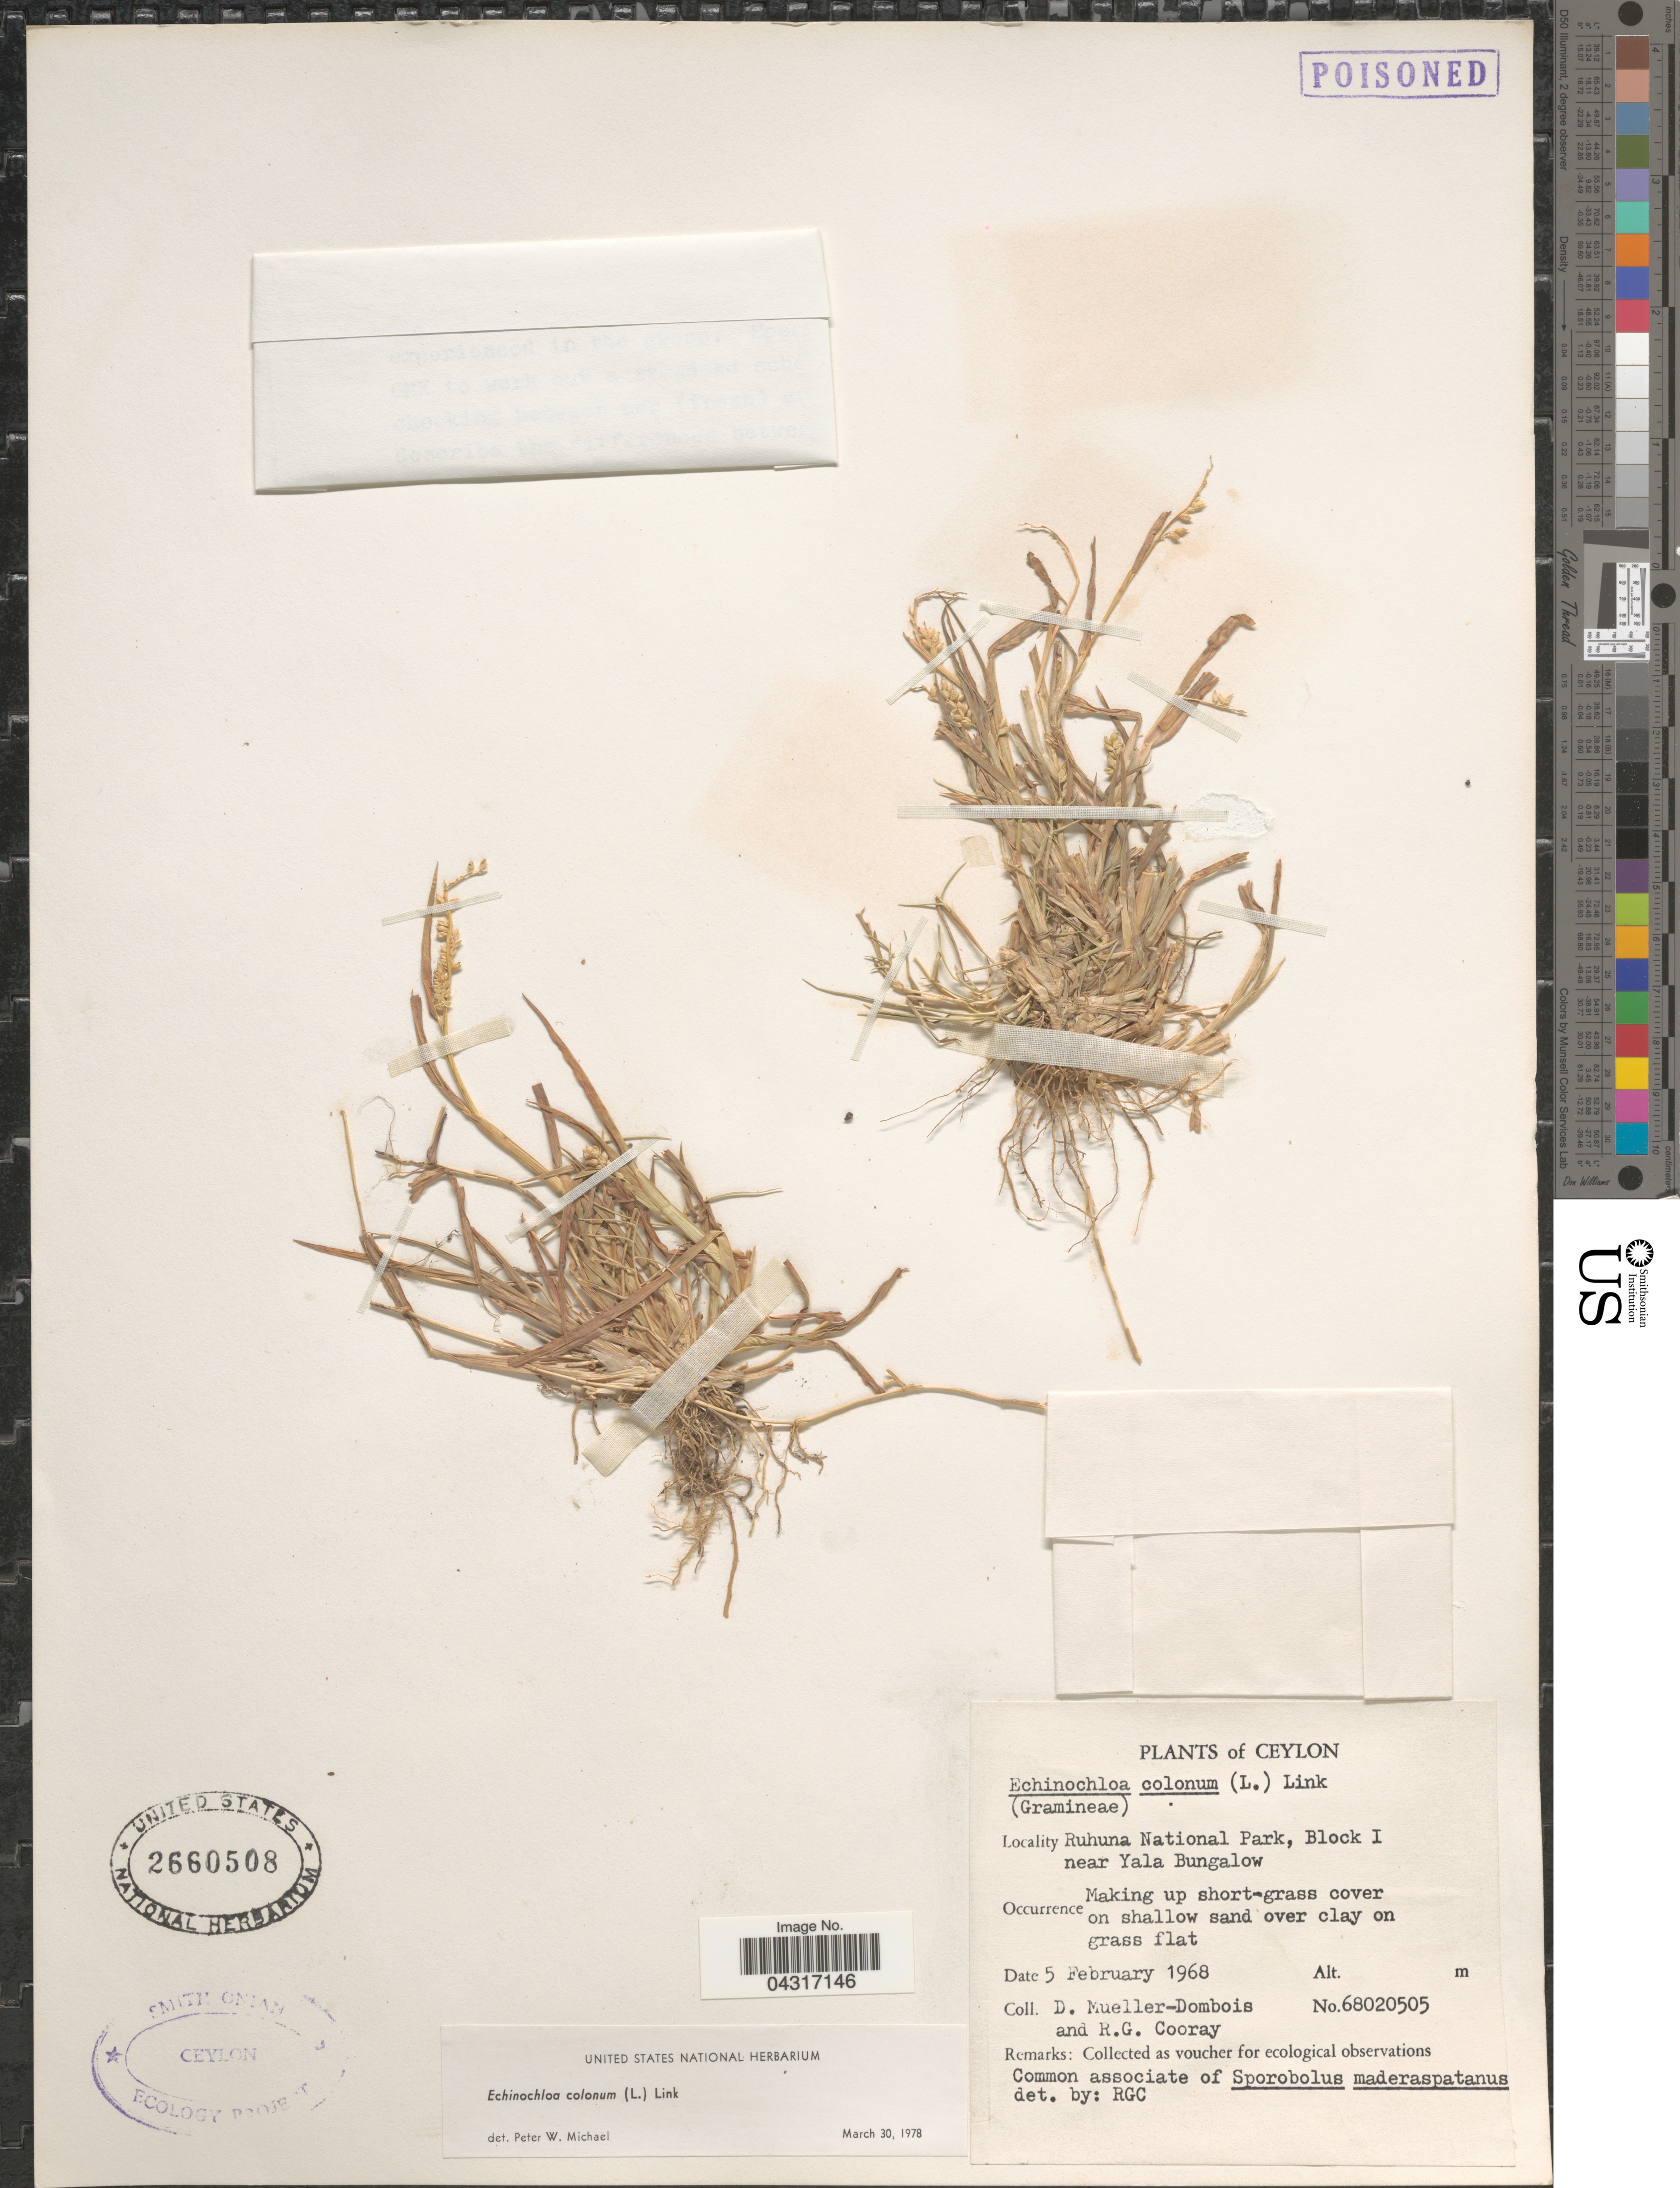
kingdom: Plantae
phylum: Tracheophyta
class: Liliopsida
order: Poales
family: Poaceae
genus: Echinochloa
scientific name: Echinochloa colona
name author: (L.) Link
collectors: D. Mueller-Dombois & R. Cooray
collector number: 68020505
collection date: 1968-02-05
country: Sri Lanka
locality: Ceylon. Ruhuna National Park, Block I near Yala Bungalow.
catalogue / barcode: US 2660508